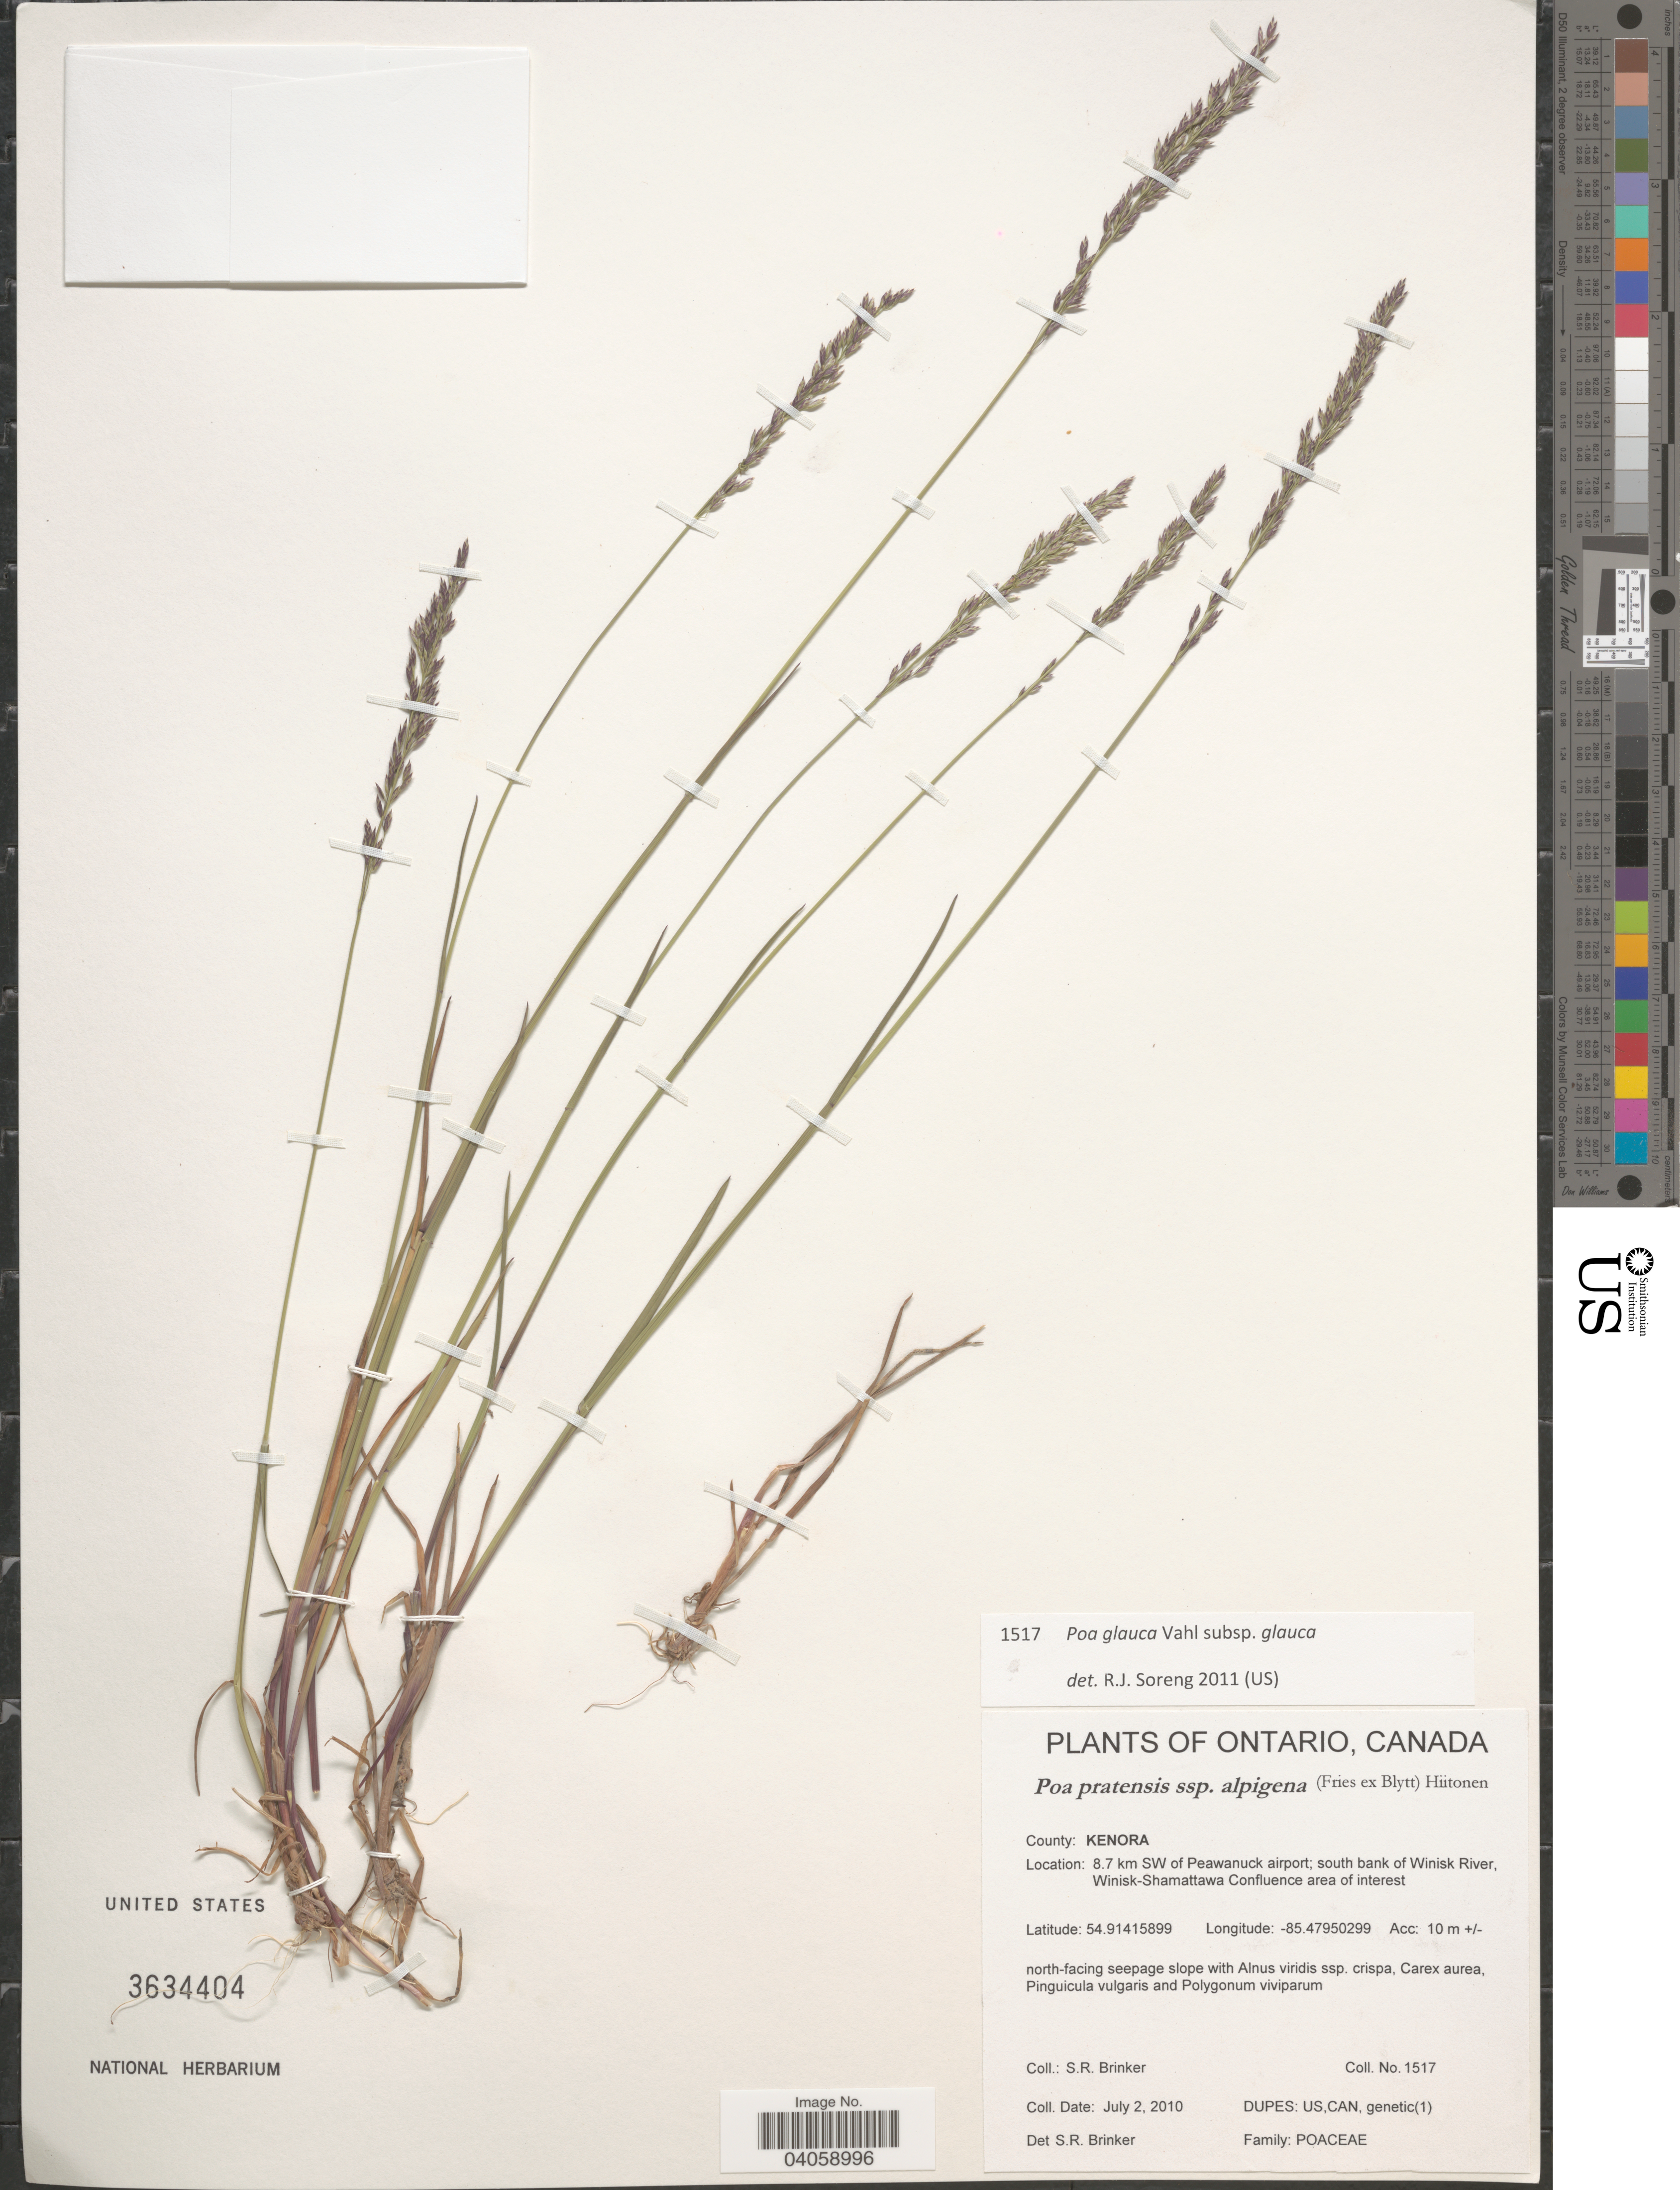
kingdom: Plantae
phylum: Tracheophyta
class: Liliopsida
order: Poales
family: Poaceae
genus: Poa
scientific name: Poa glauca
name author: Vahl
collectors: S. Brinker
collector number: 1517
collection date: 2010-07-02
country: Canada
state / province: Ontario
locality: County: Kenora. 8.7 km SW of Peawanuck airport; south bank of Winisk River, Winisk-Shamattawa Confluence area of interest.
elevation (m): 10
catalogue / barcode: US 3634404